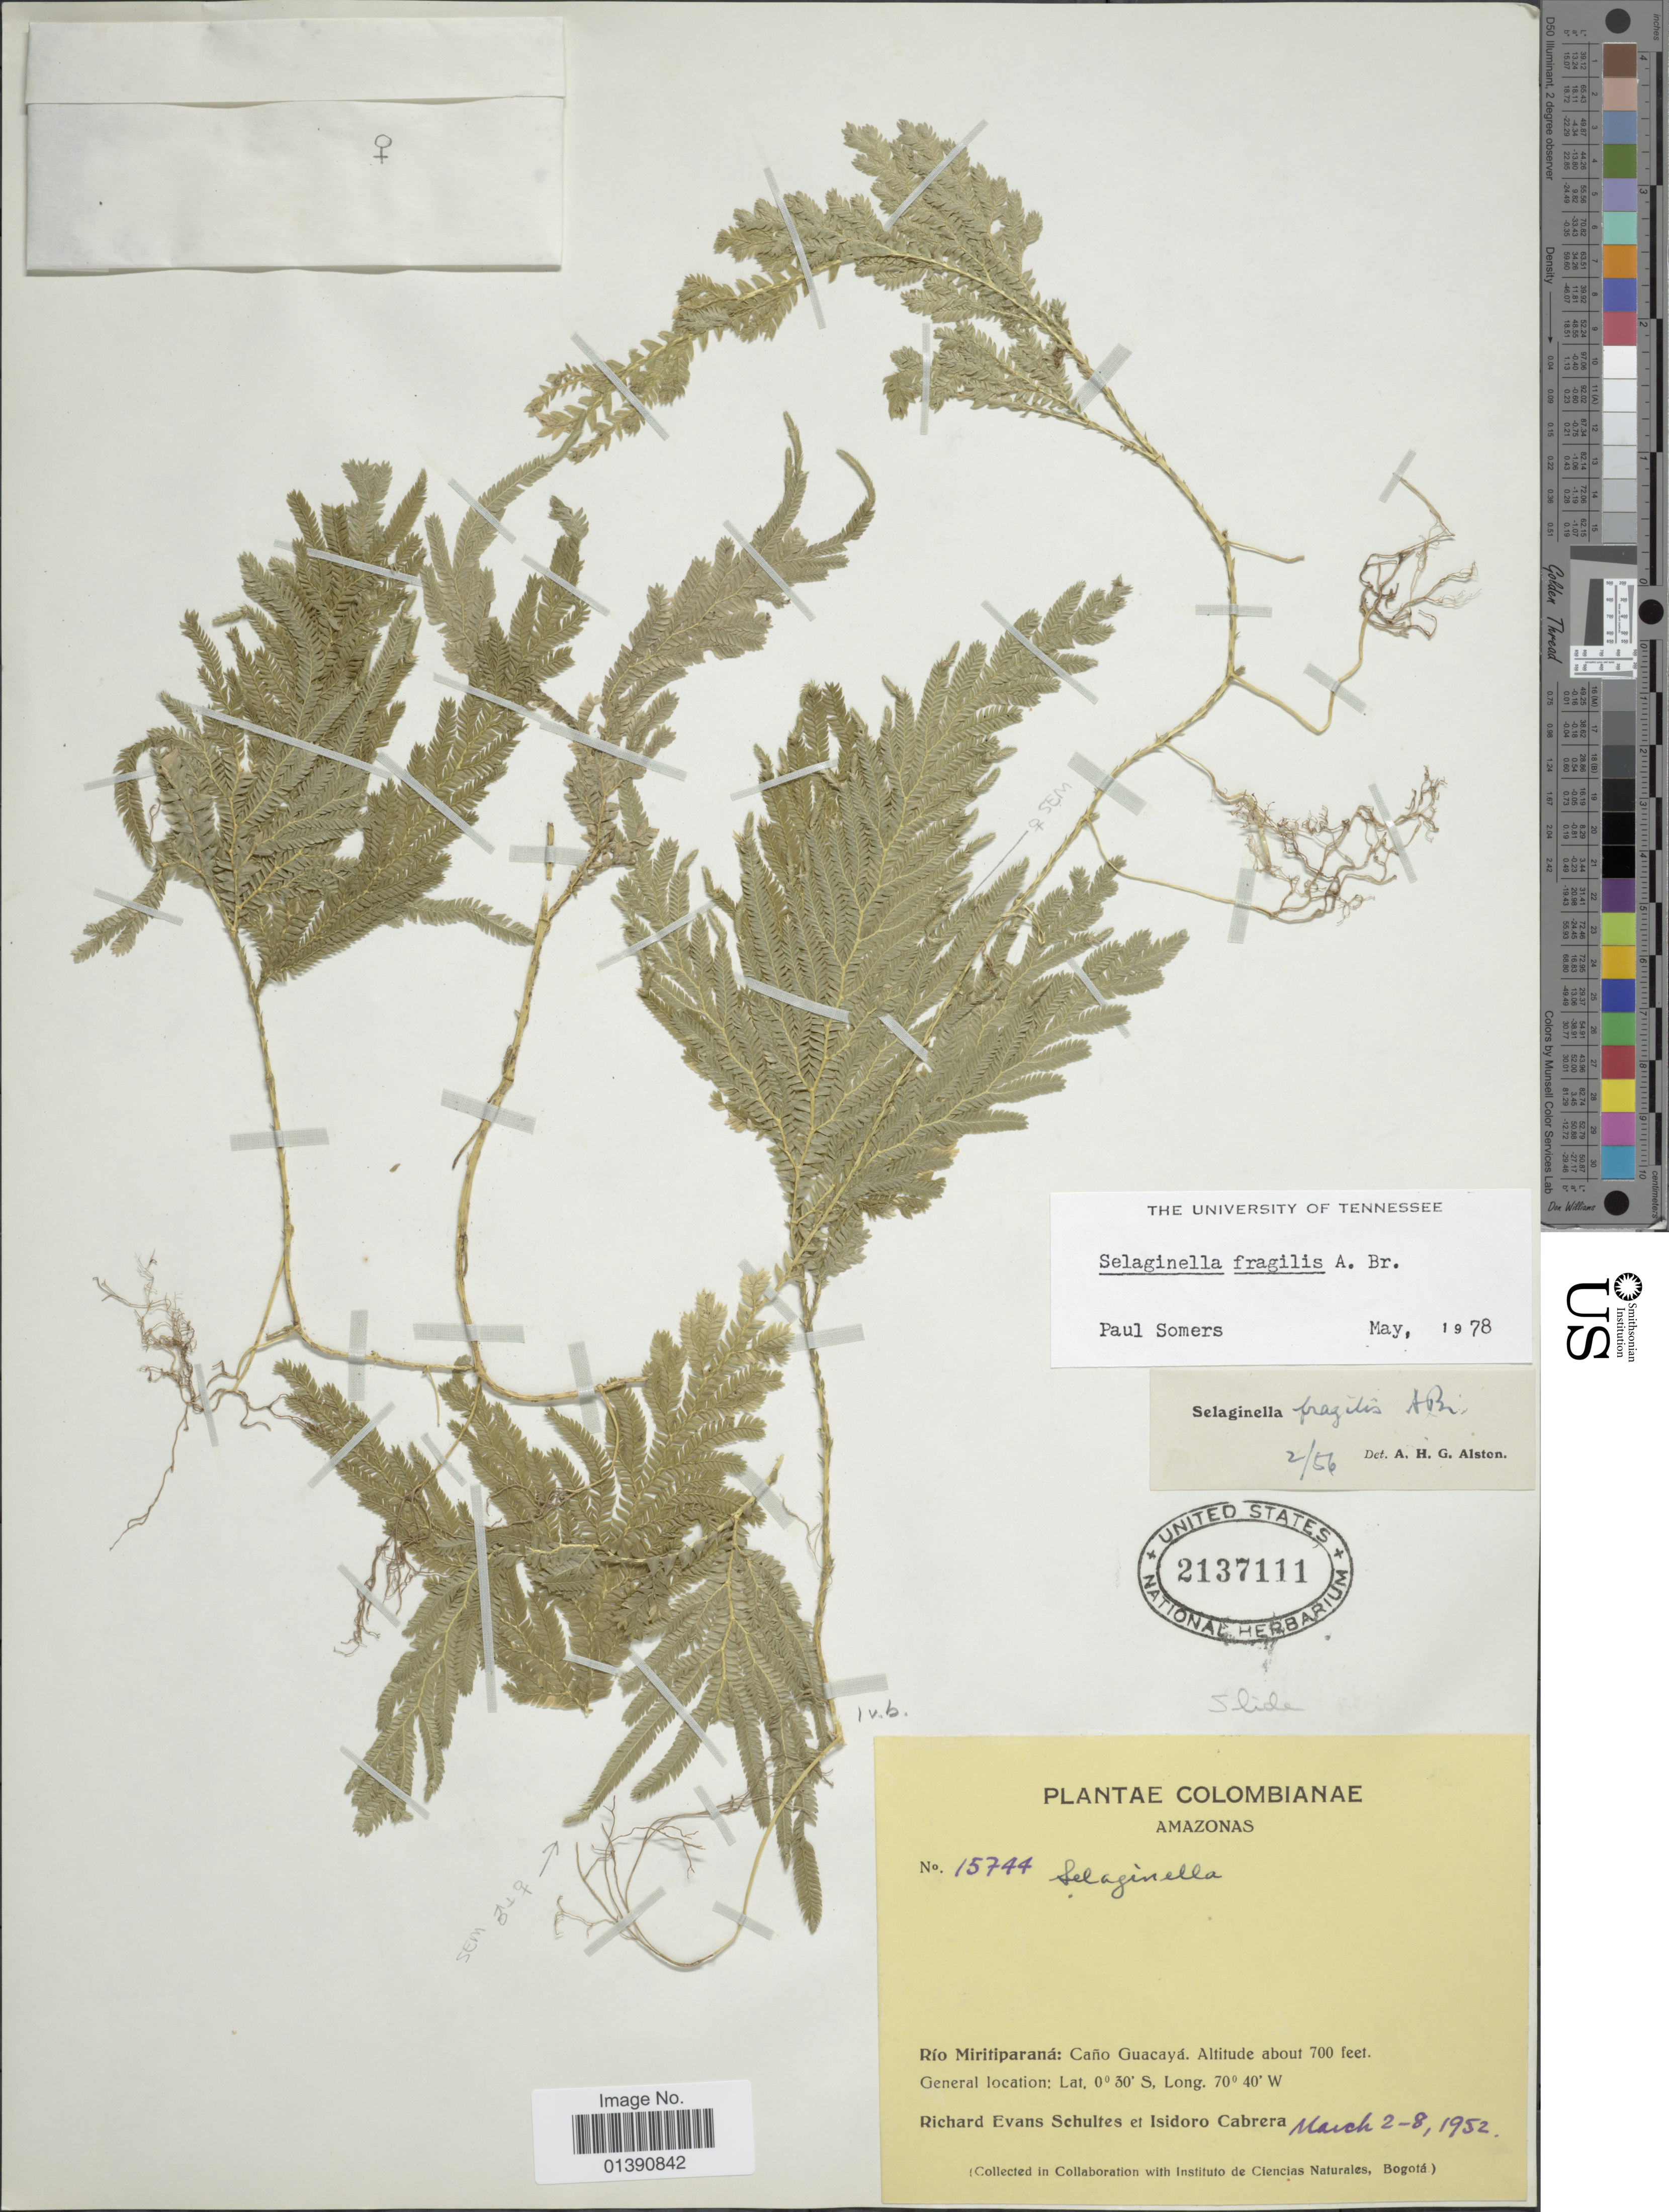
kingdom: Plantae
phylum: Tracheophyta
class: Lycopodiopsida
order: Selaginellales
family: Selaginellaceae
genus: Selaginella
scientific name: Selaginella fragilis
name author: A. Braun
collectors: R. E. Schultes & I. Cabrera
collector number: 15744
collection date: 1952-03-02/1952-03-08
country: Colombia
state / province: Amazônas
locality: Rio Miritiparana: Caño Guacayá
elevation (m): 213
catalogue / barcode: US 2137111